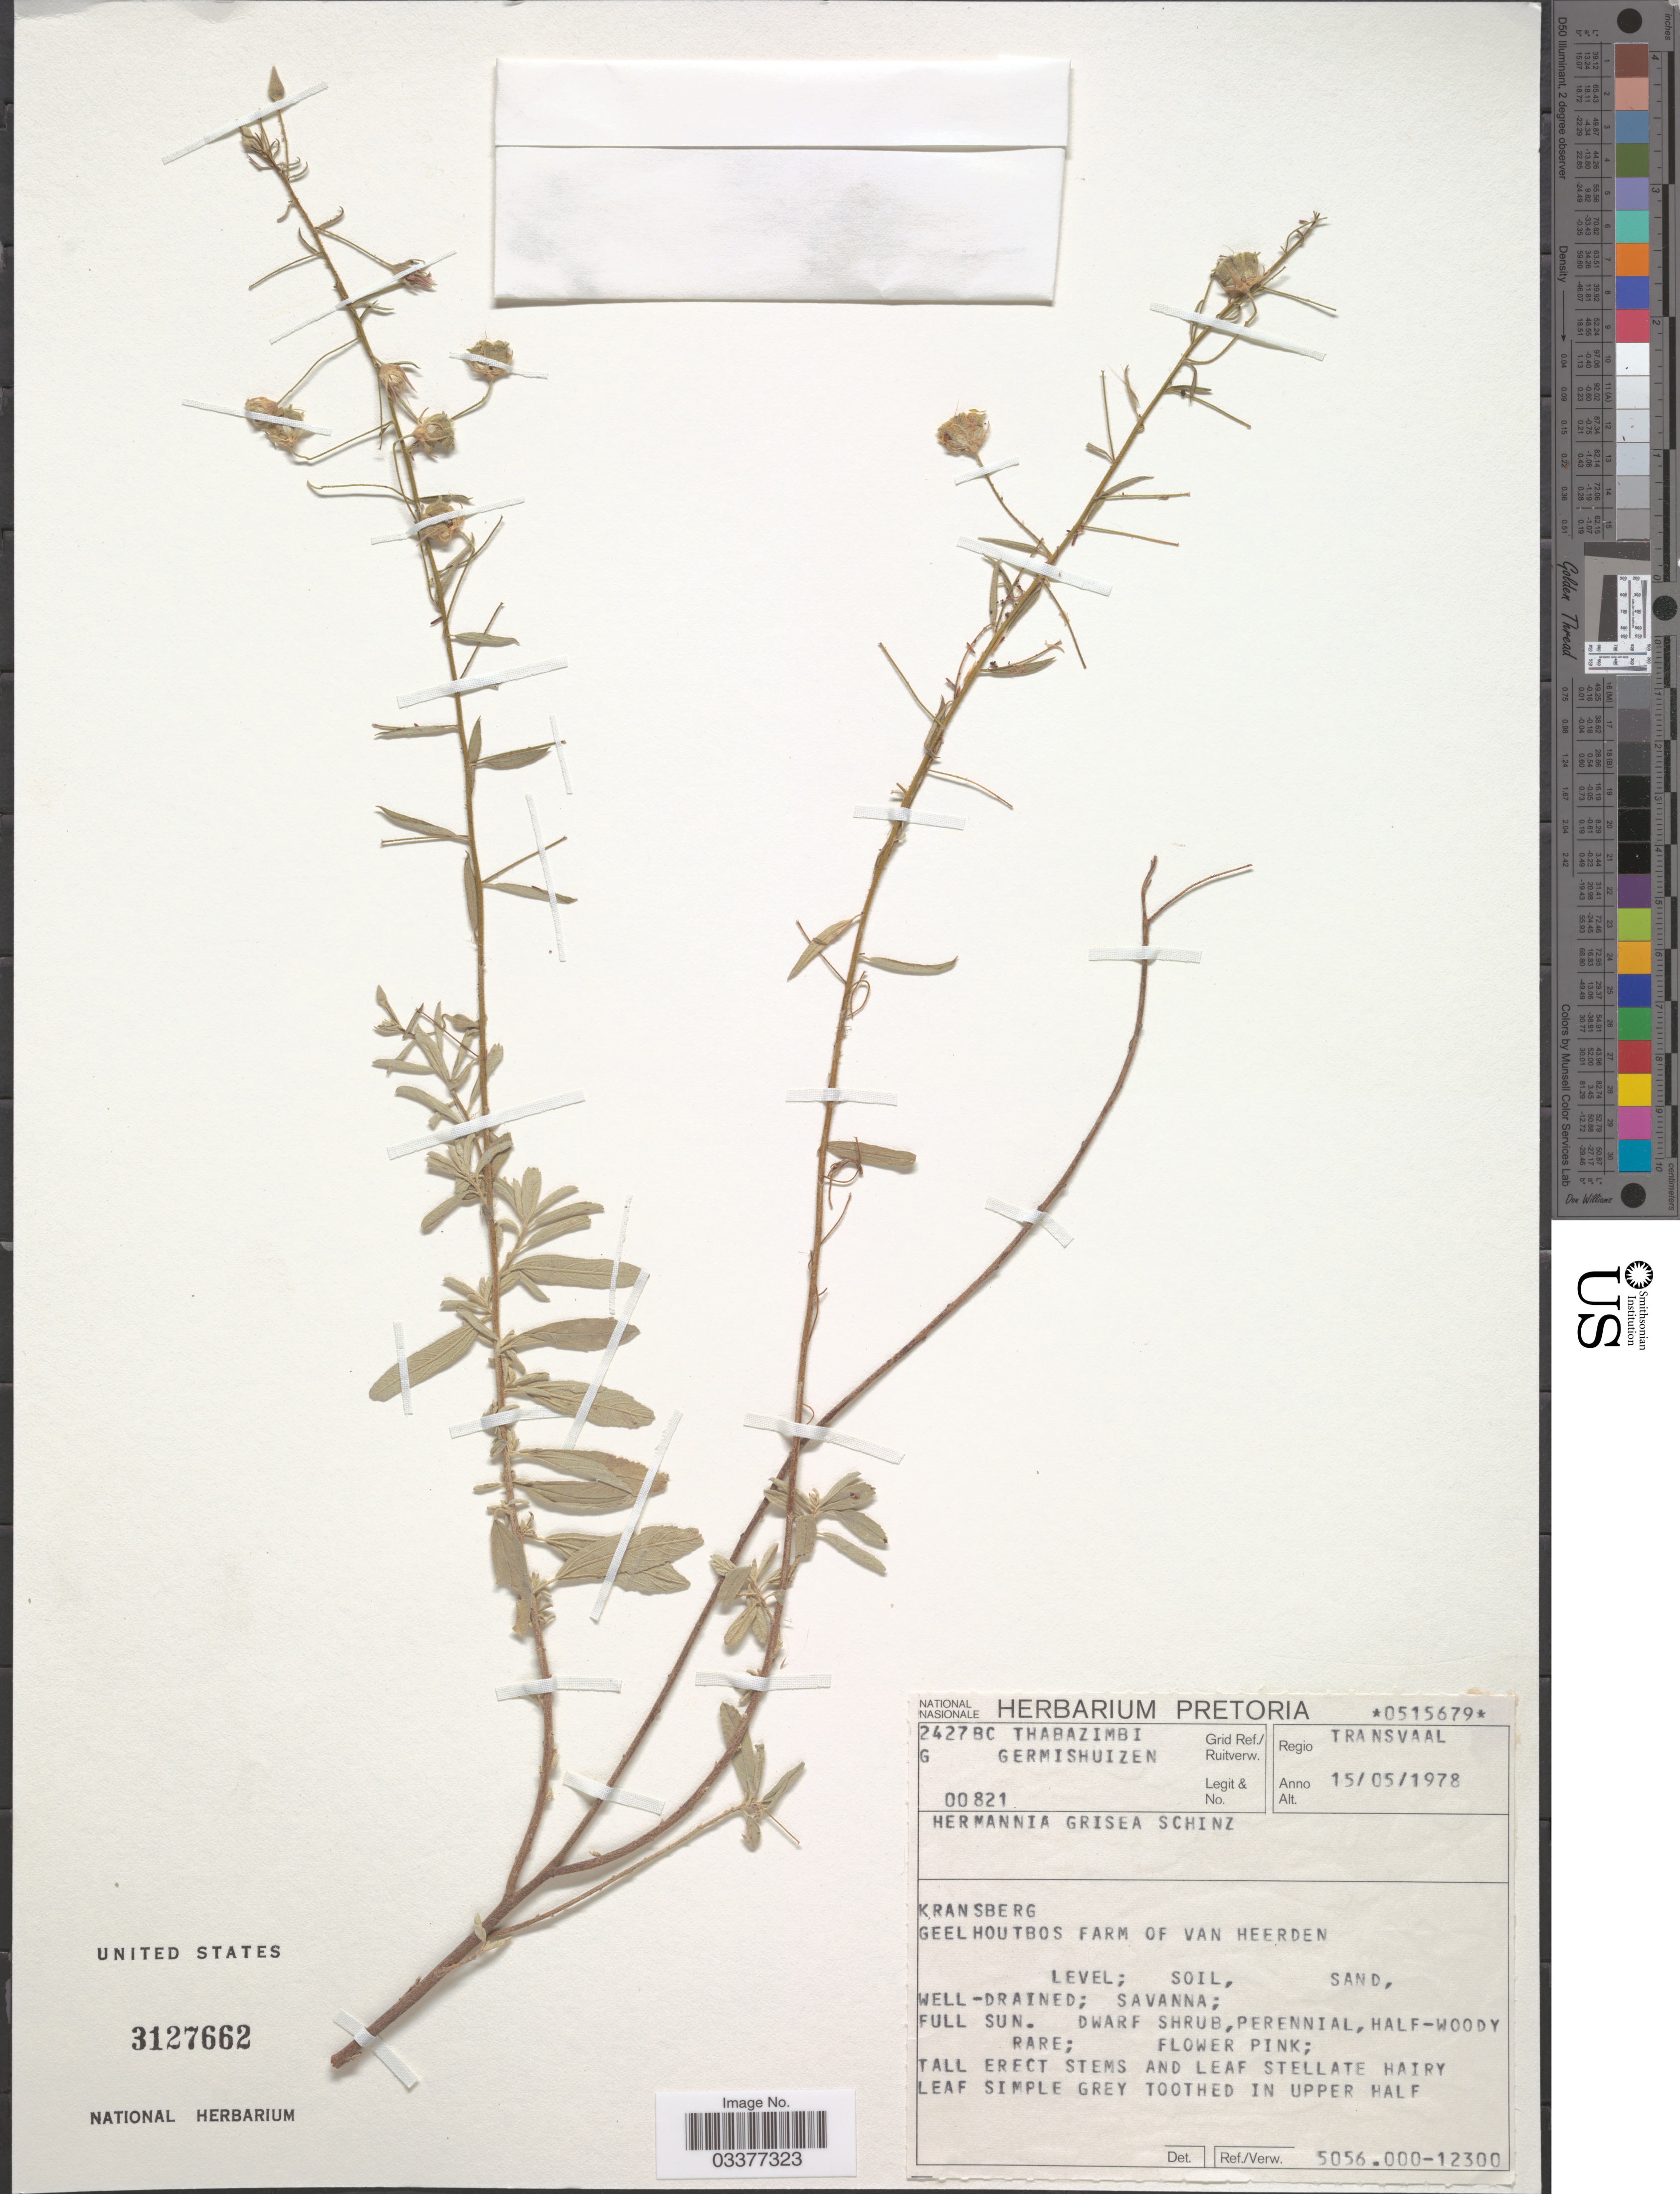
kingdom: Plantae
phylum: Tracheophyta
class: Magnoliopsida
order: Malvales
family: Malvaceae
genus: Hermannia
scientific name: Hermannia grisea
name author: Schinz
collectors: G. Germishuizen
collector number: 00821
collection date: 1978-05-15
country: South Africa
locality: Grid Ref./ Ruitverw. 2427 BC Thabazimbi. Regio Transvaal. Kransberg. Geelhoutbos Farm of Van Heerden.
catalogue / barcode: US 3127662